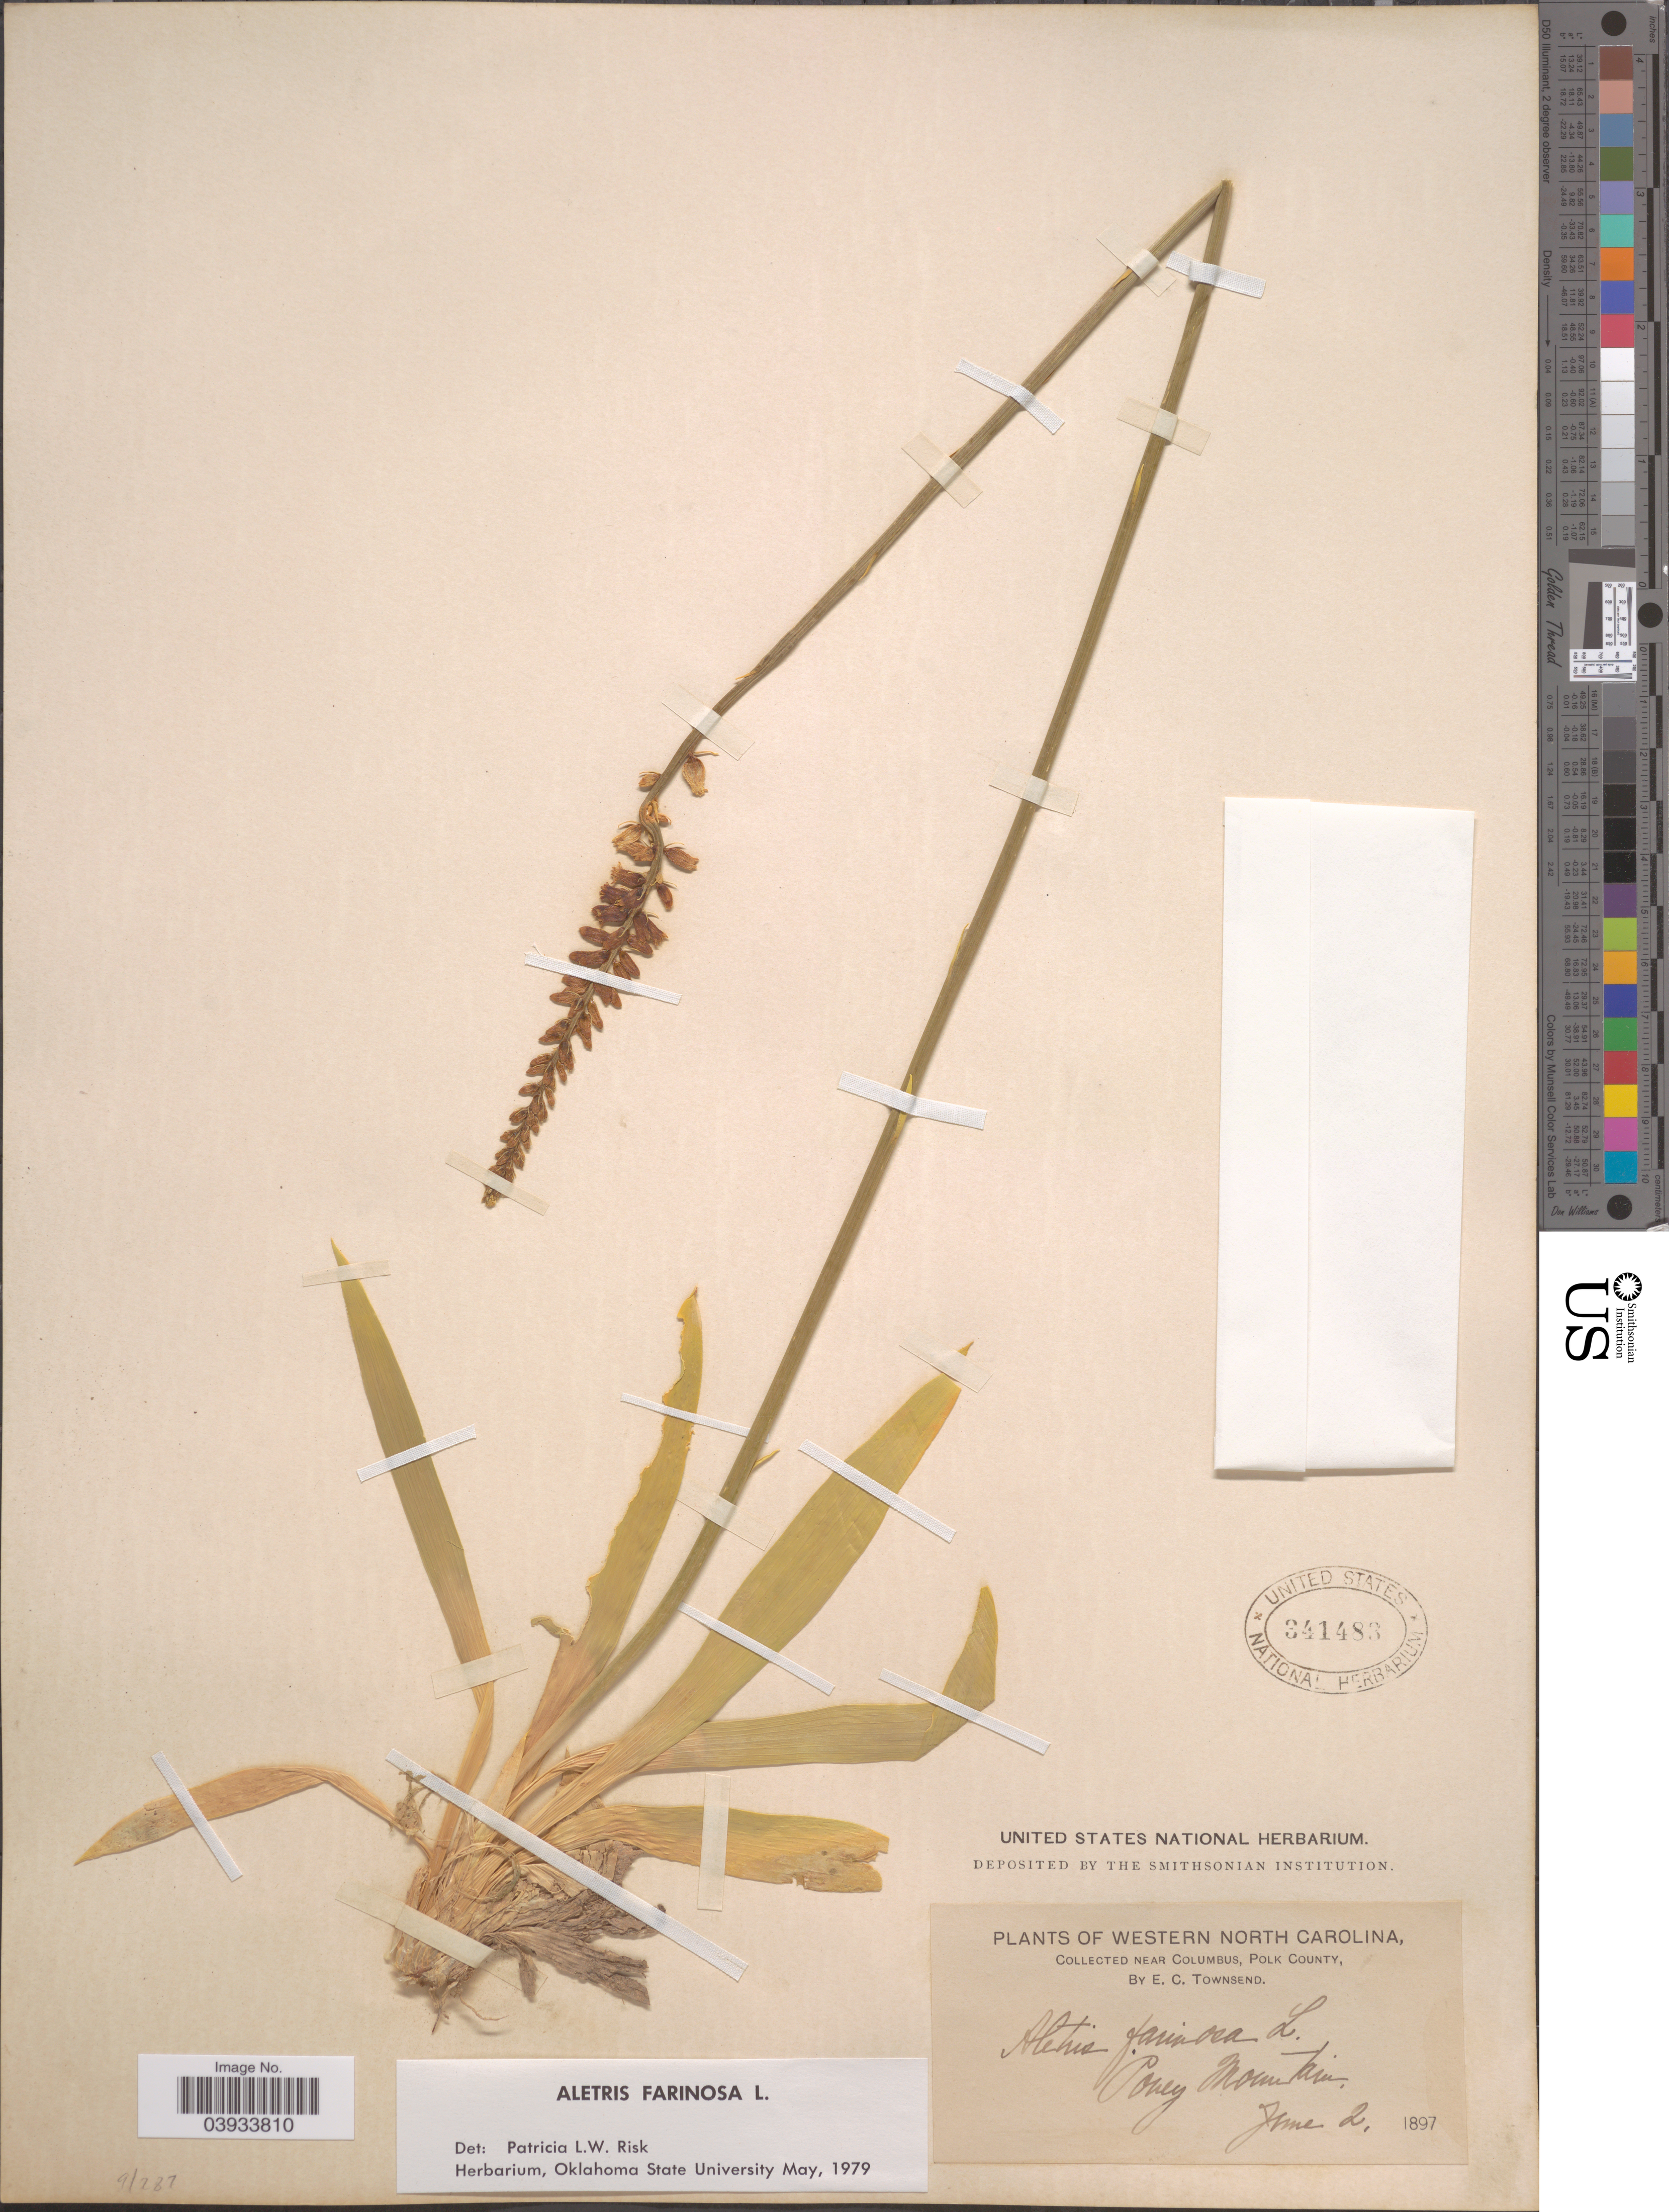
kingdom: Plantae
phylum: Tracheophyta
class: Liliopsida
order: Dioscoreales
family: Nartheciaceae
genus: Aletris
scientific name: Aletris farinosa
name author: L.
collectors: E. C. Townsend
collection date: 1897-06-02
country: United States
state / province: North Carolina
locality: Western North Carolina. Near Columbus, Polk County. Poney Mountain.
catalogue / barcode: US 341483